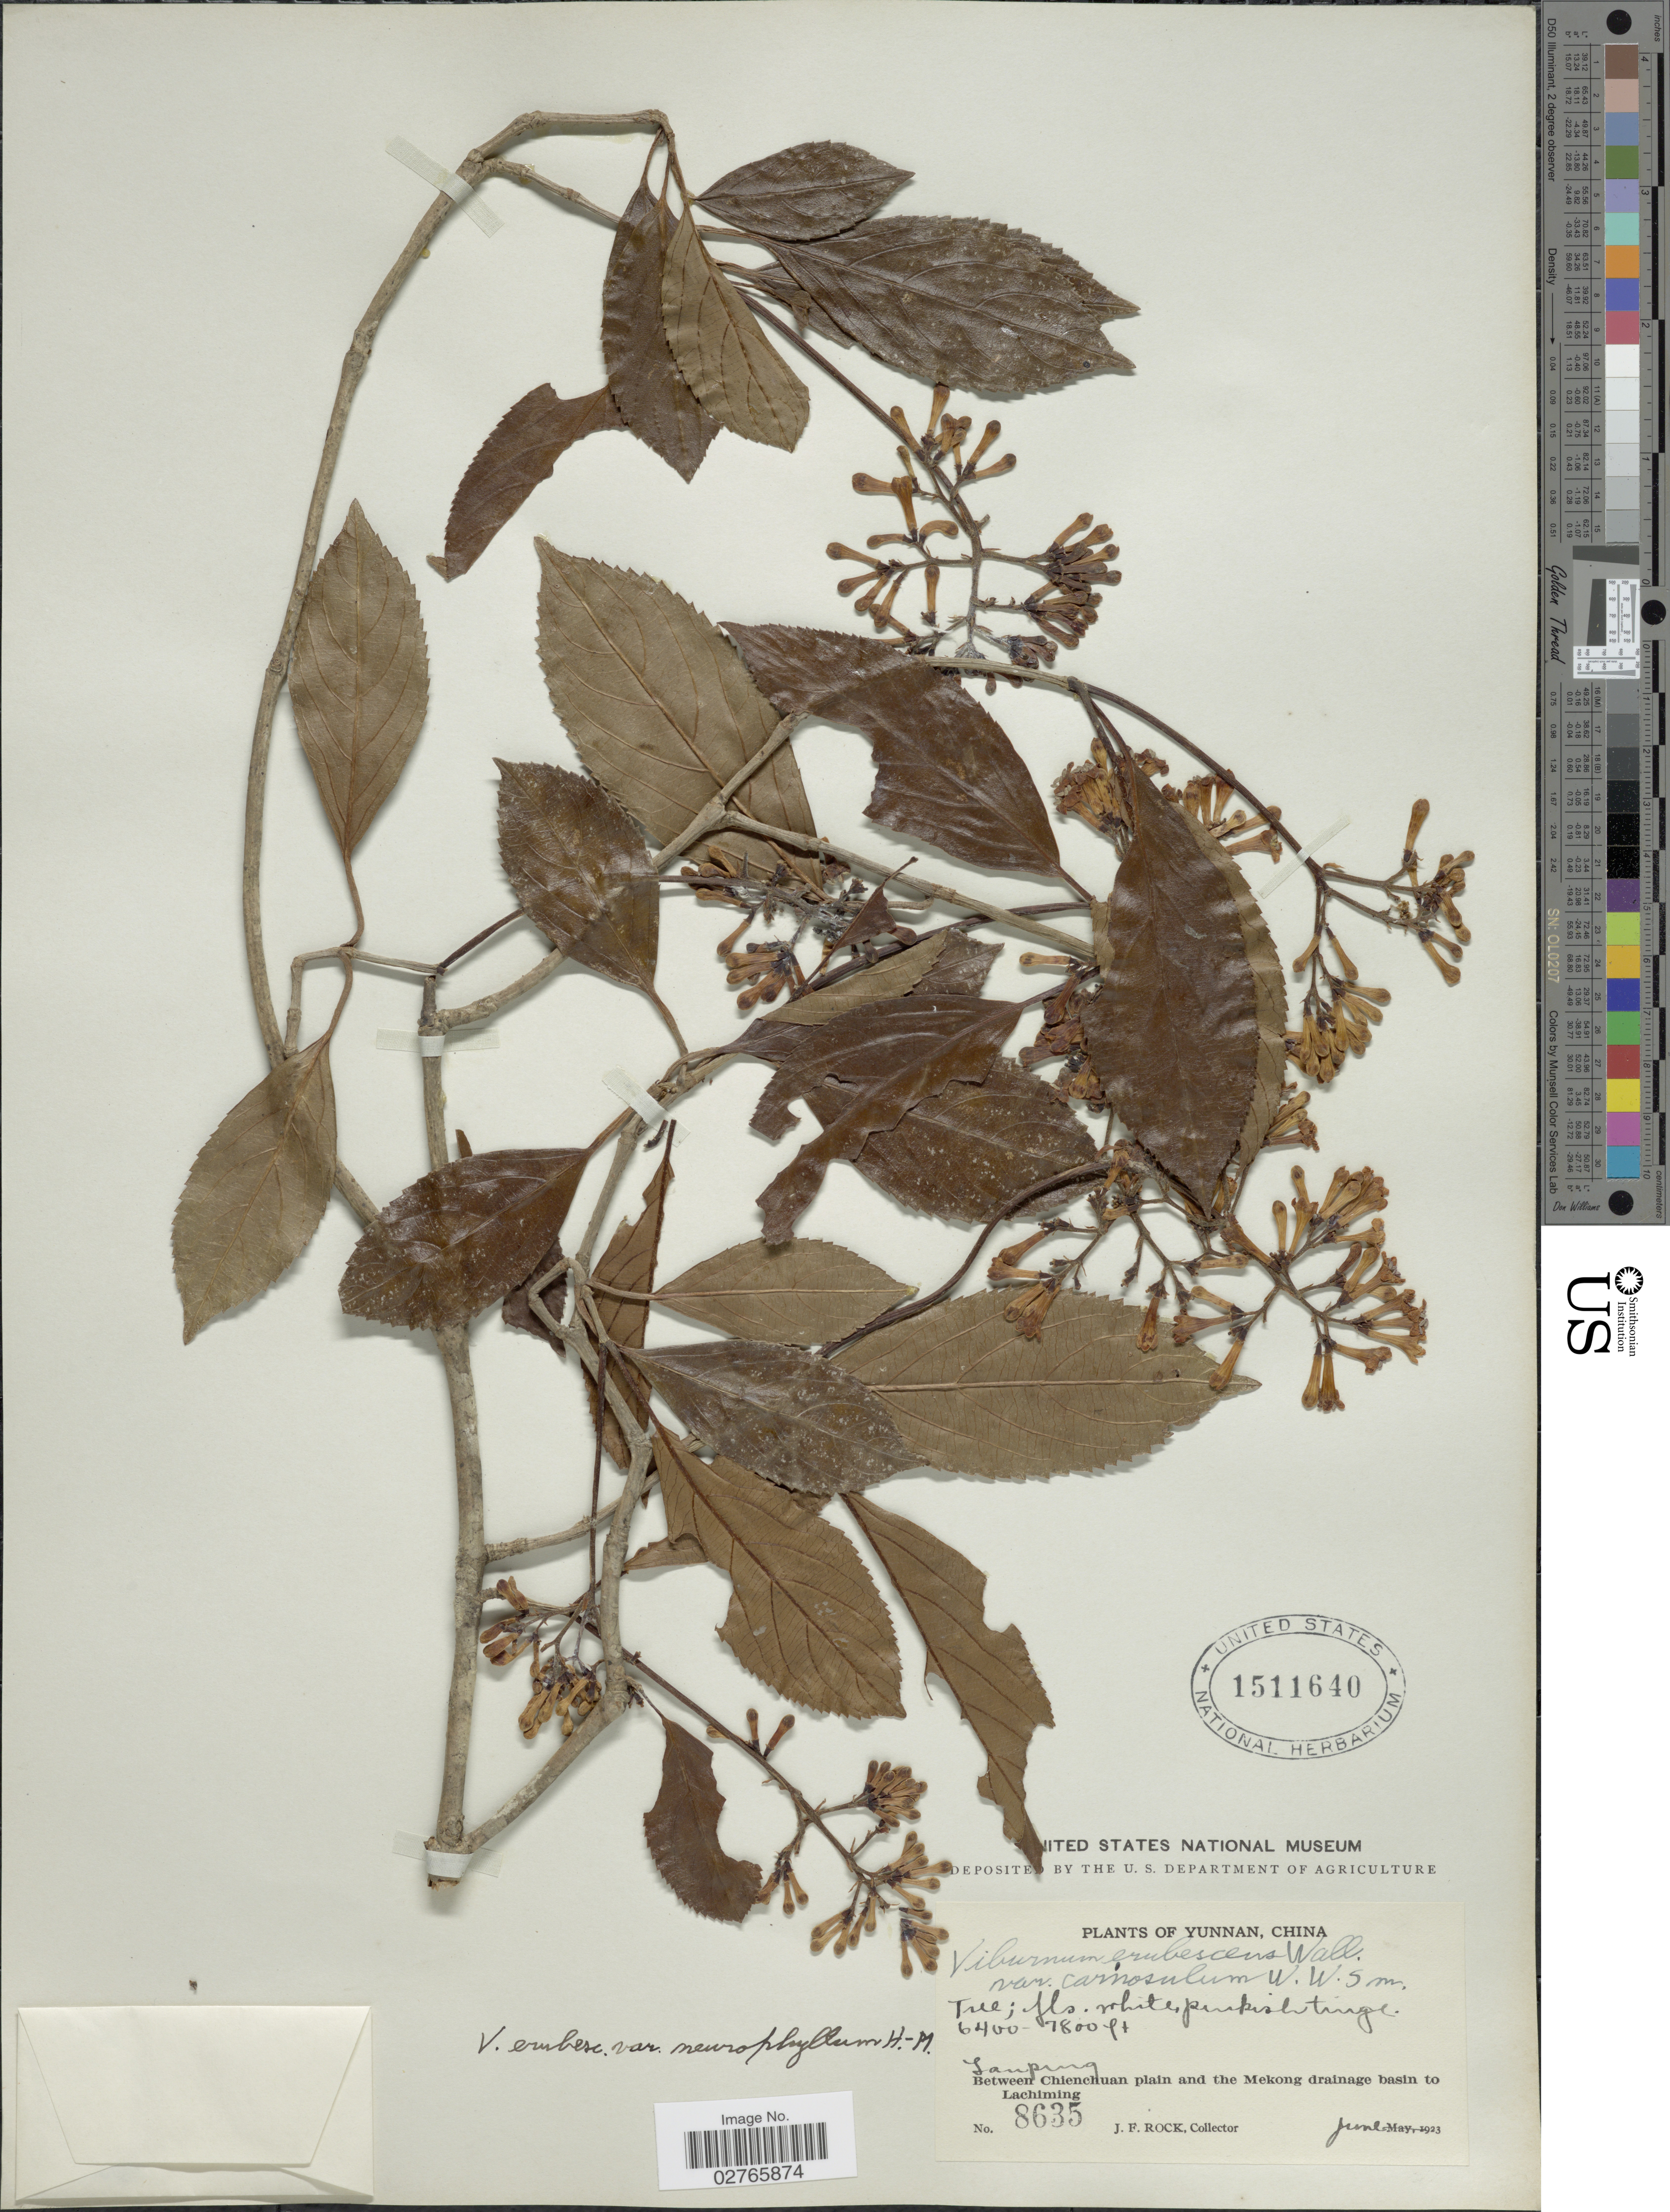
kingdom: Plantae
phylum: Tracheophyta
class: Magnoliopsida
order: Dipsacales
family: Viburnaceae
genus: Viburnum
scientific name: Viburnum erubescens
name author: Wall.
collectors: J. Rock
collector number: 8635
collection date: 1923-06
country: China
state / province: Yunnan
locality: Lanping. Between Chienchuan plain and the Mekong drainage basin to Lachiming.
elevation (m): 1951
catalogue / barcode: US 1511640